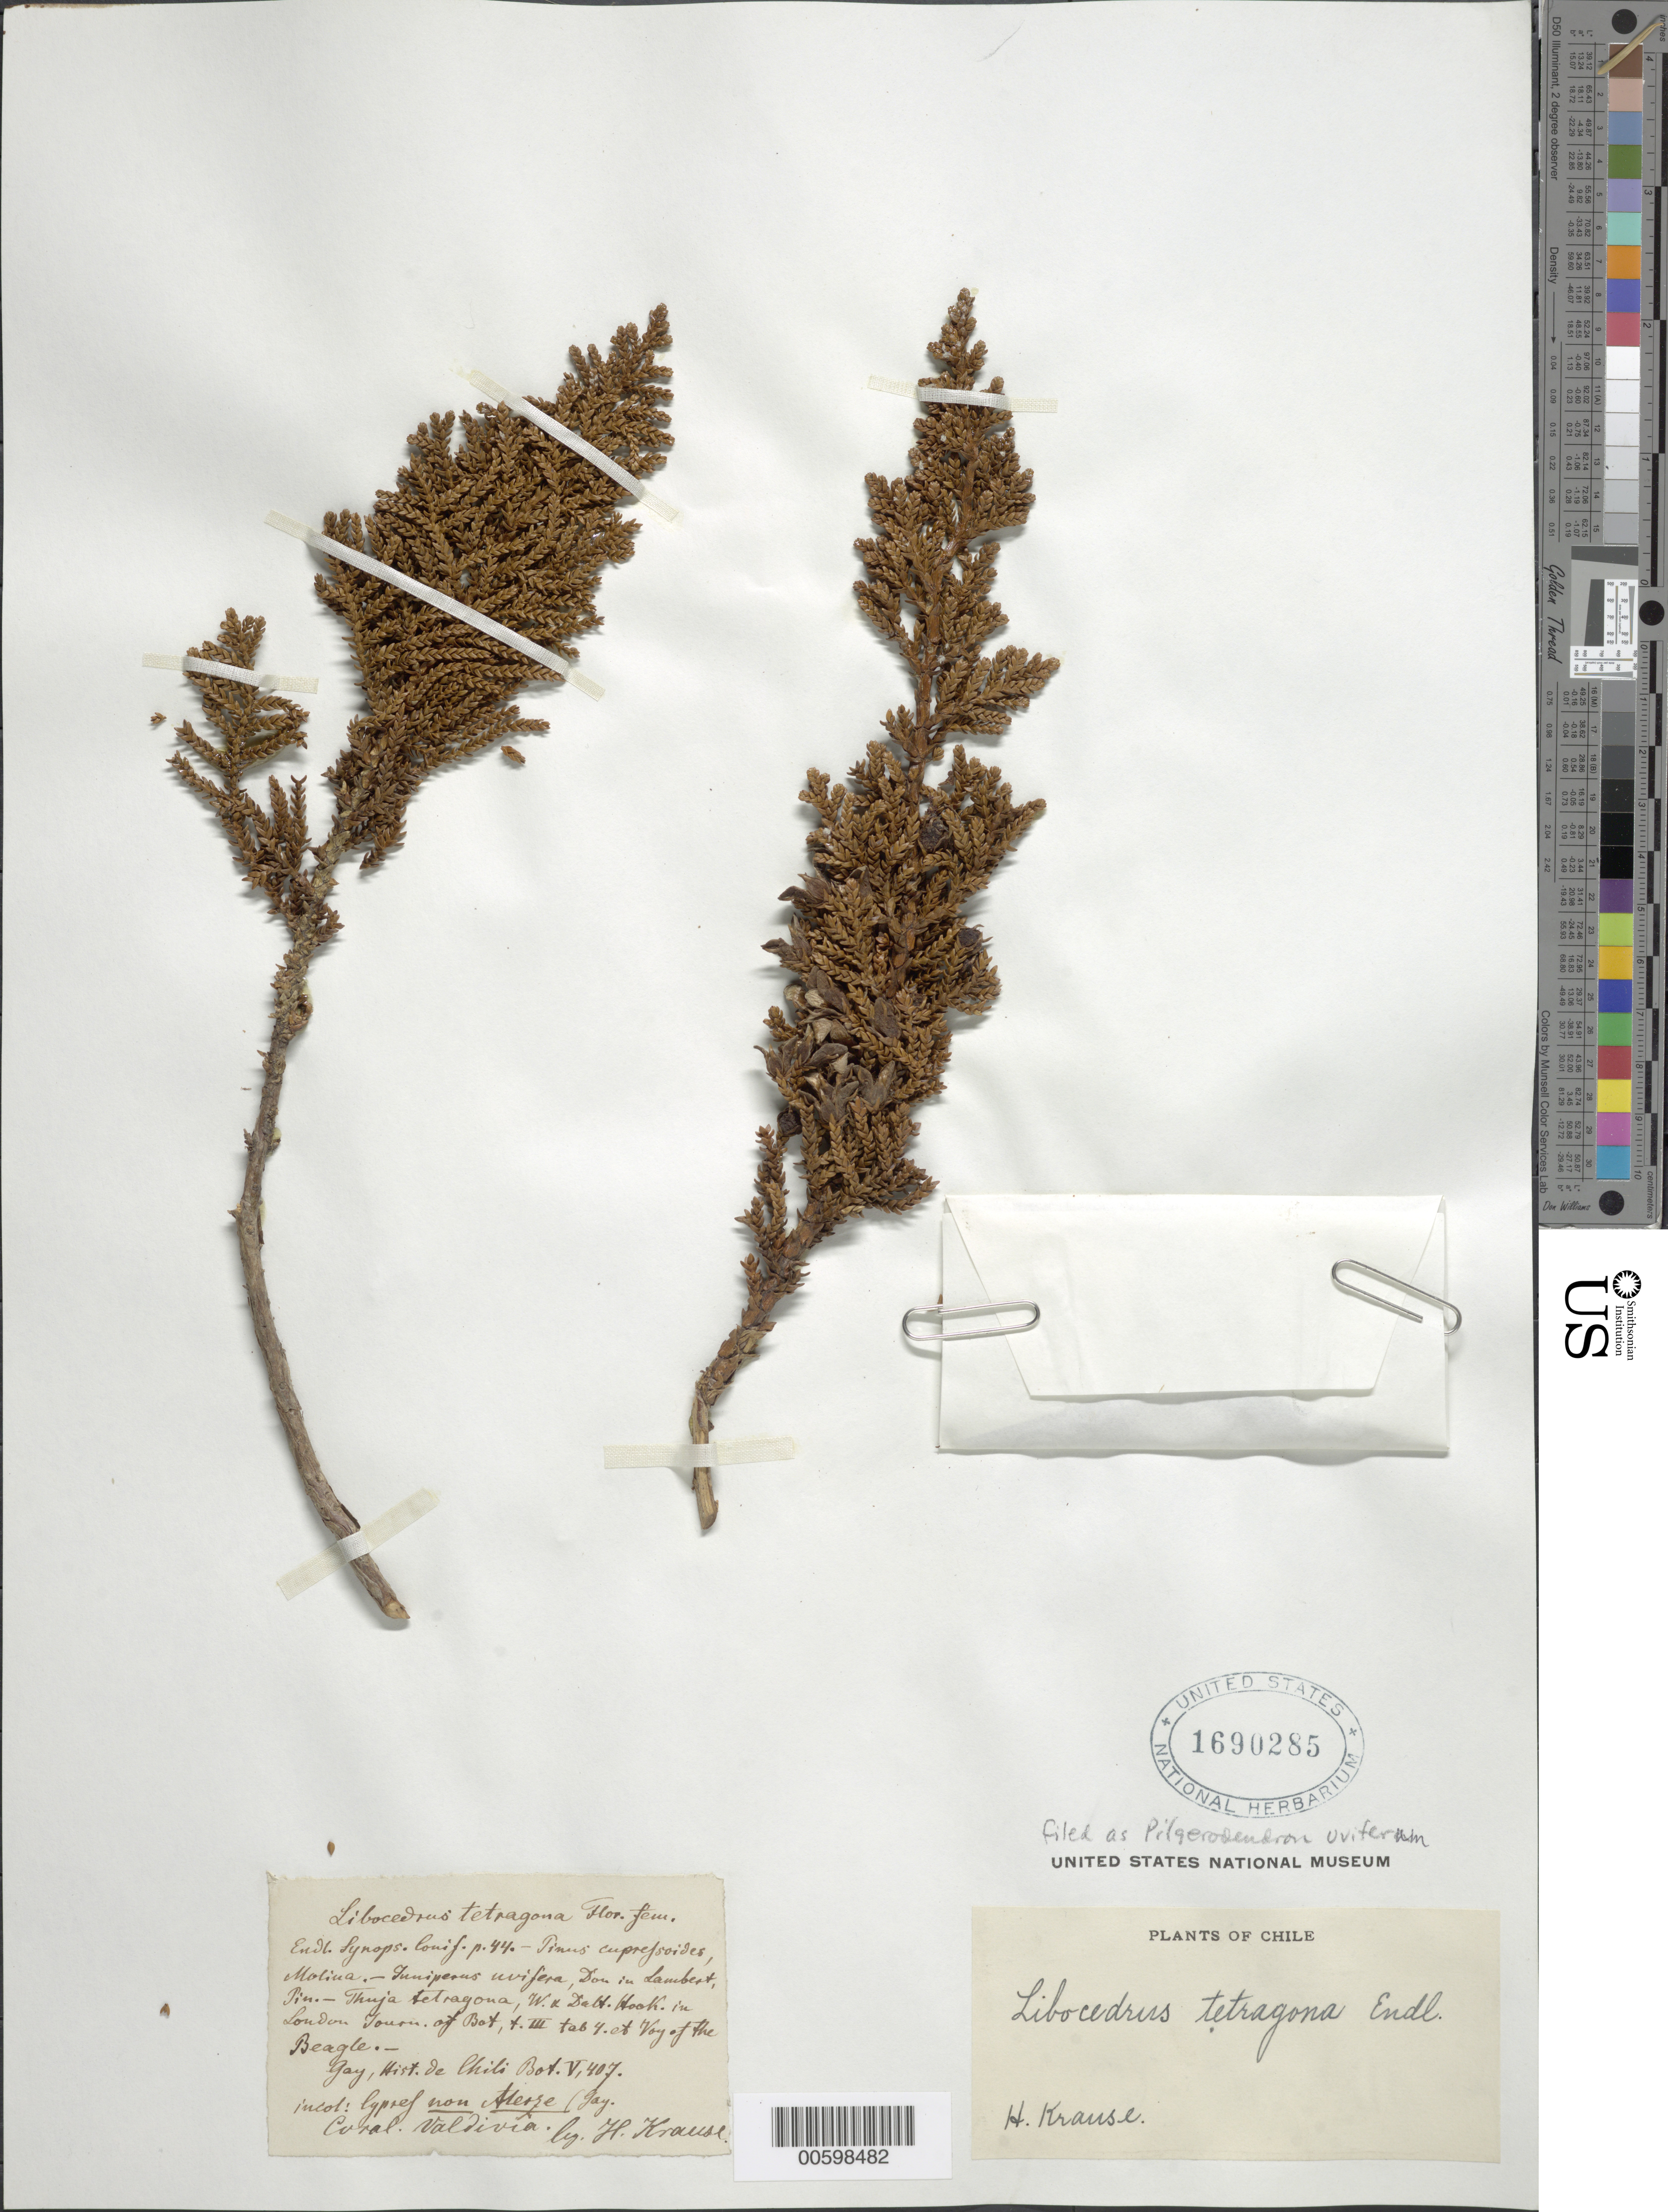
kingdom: Plantae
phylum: Tracheophyta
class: Pinopsida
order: Pinales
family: Cupressaceae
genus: Pilgerodendron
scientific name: Pilgerodendron uviferum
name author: Florin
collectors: H. Krause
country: Chile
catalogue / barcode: US 1690285